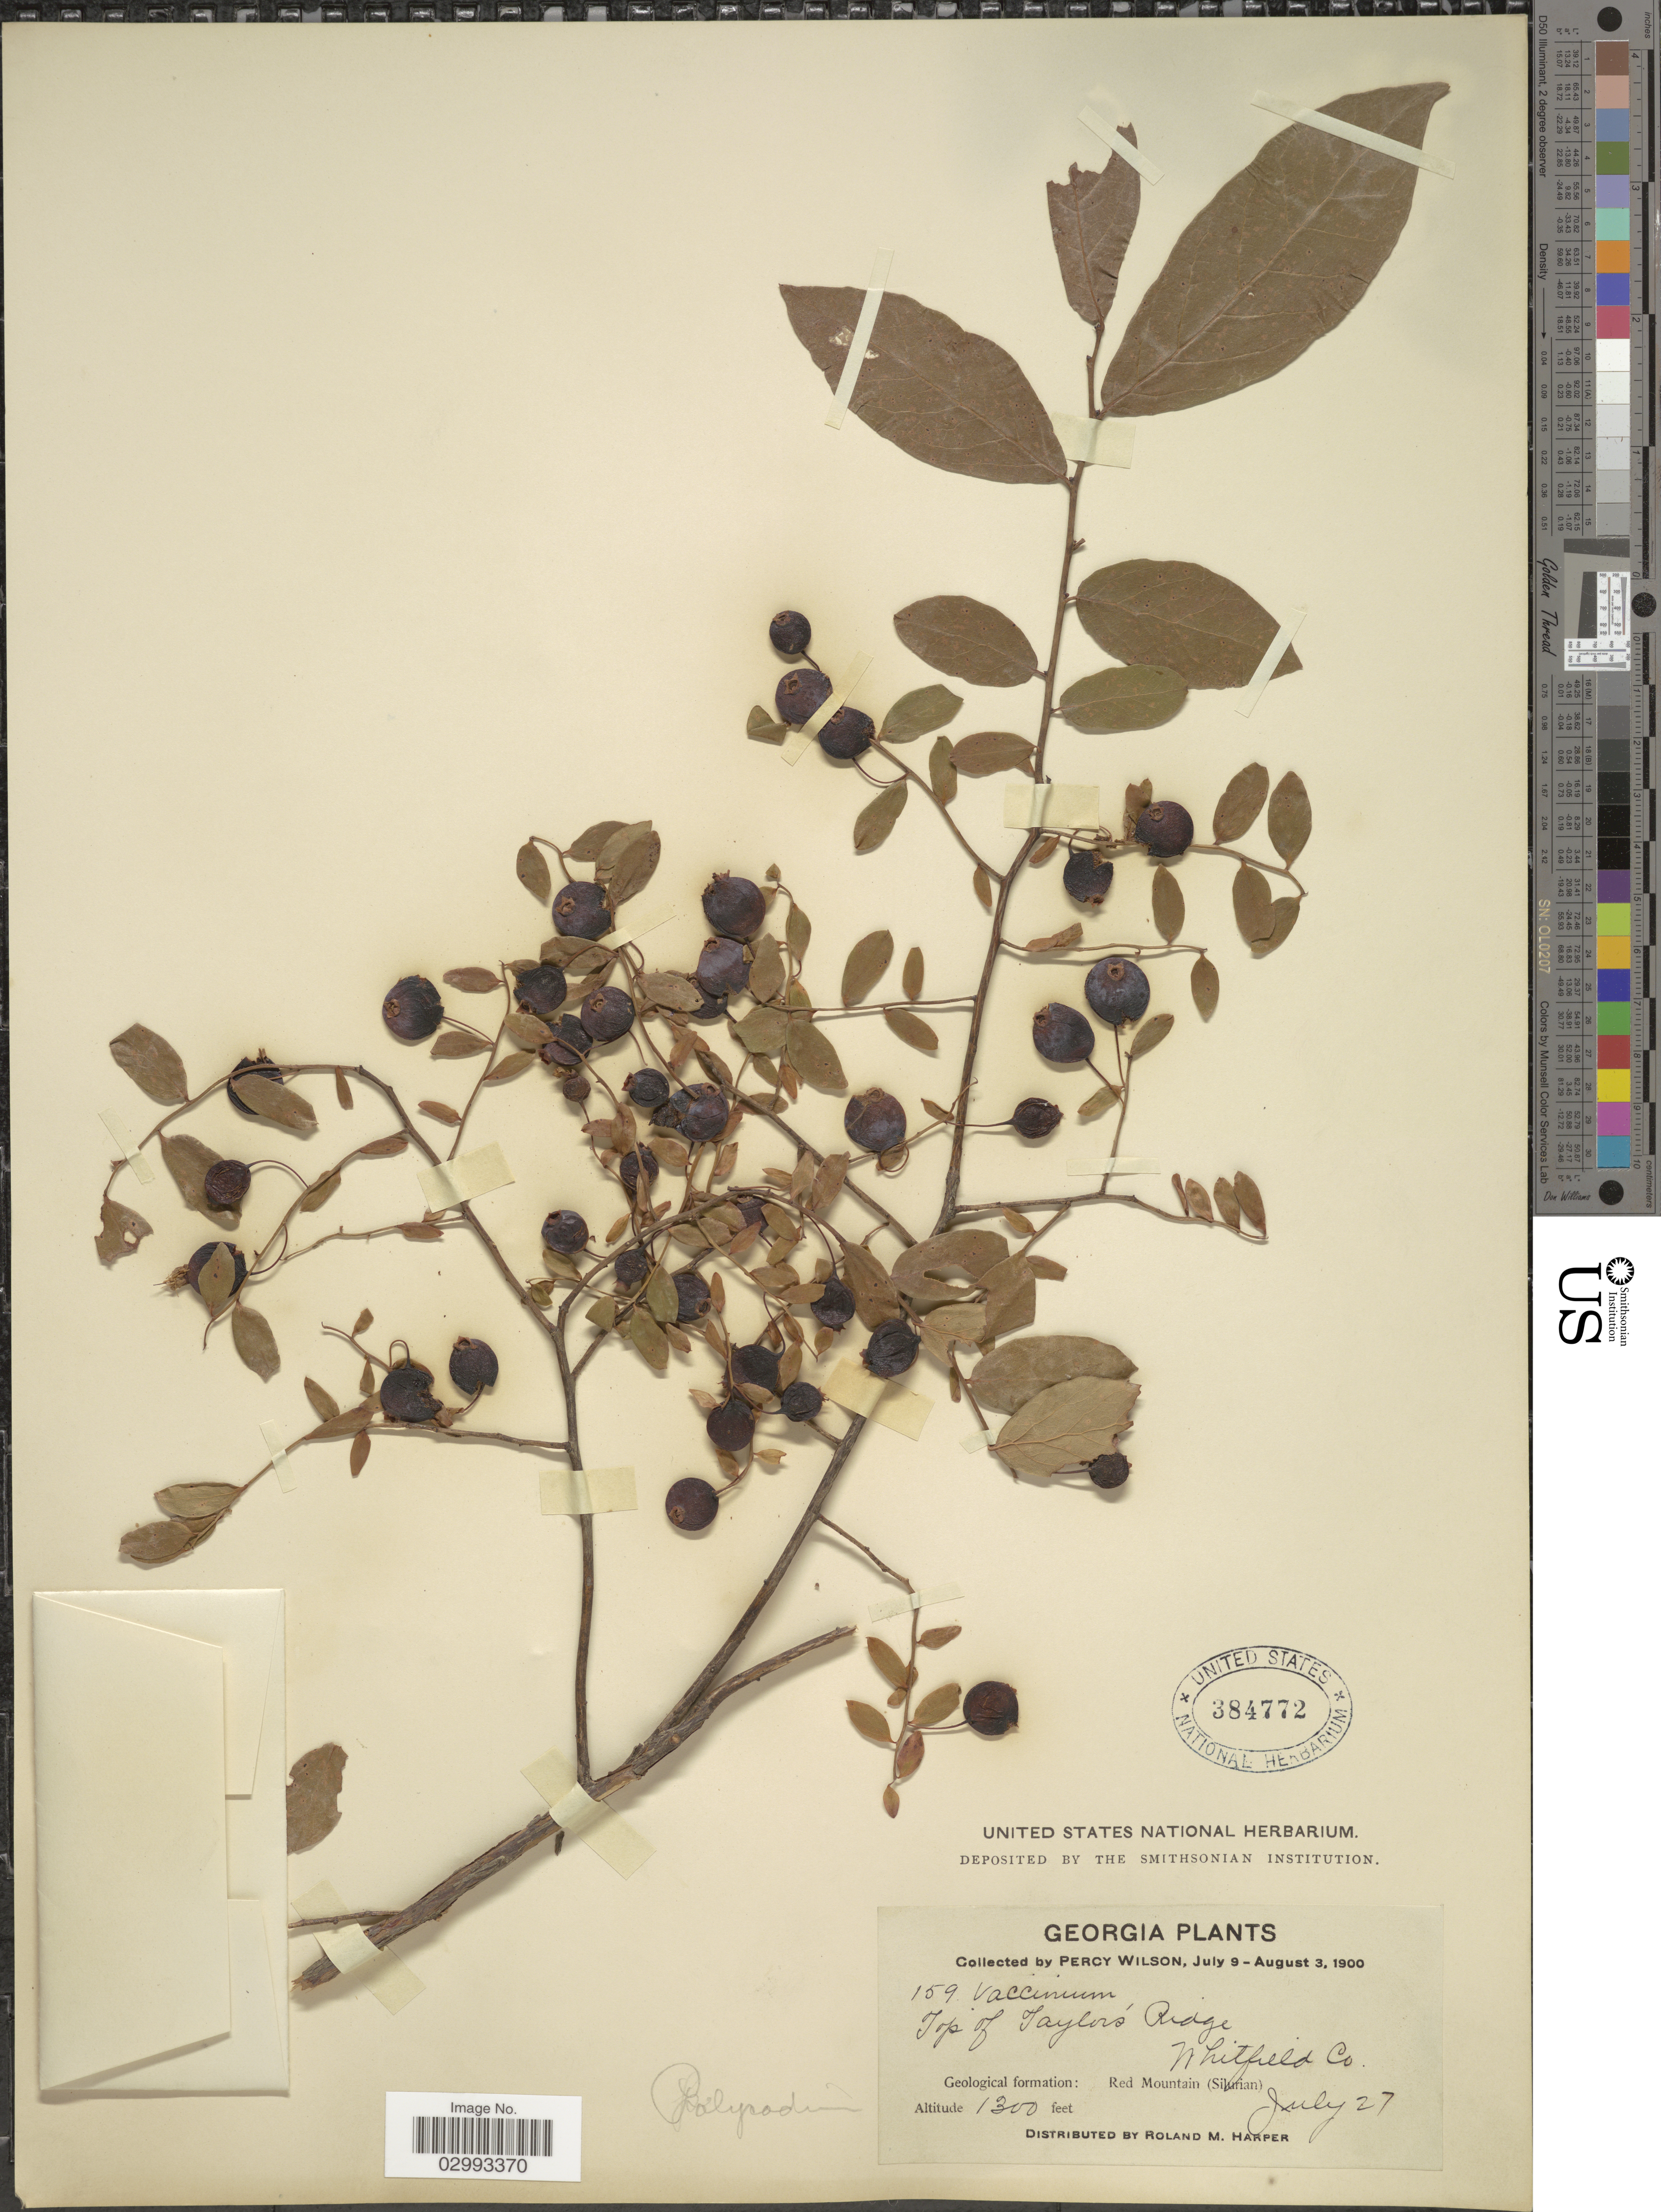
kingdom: Plantae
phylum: Tracheophyta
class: Magnoliopsida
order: Ericales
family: Ericaceae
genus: Polycodium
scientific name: Polycodium stamineum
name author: (L.) Greene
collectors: P. Wilson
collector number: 159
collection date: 1900-07-27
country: United States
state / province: Georgia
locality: Top of Taylors' Ridge, Whitfield Co. Geological formation: Red Mountain (Silurian).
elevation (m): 396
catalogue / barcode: US 384772